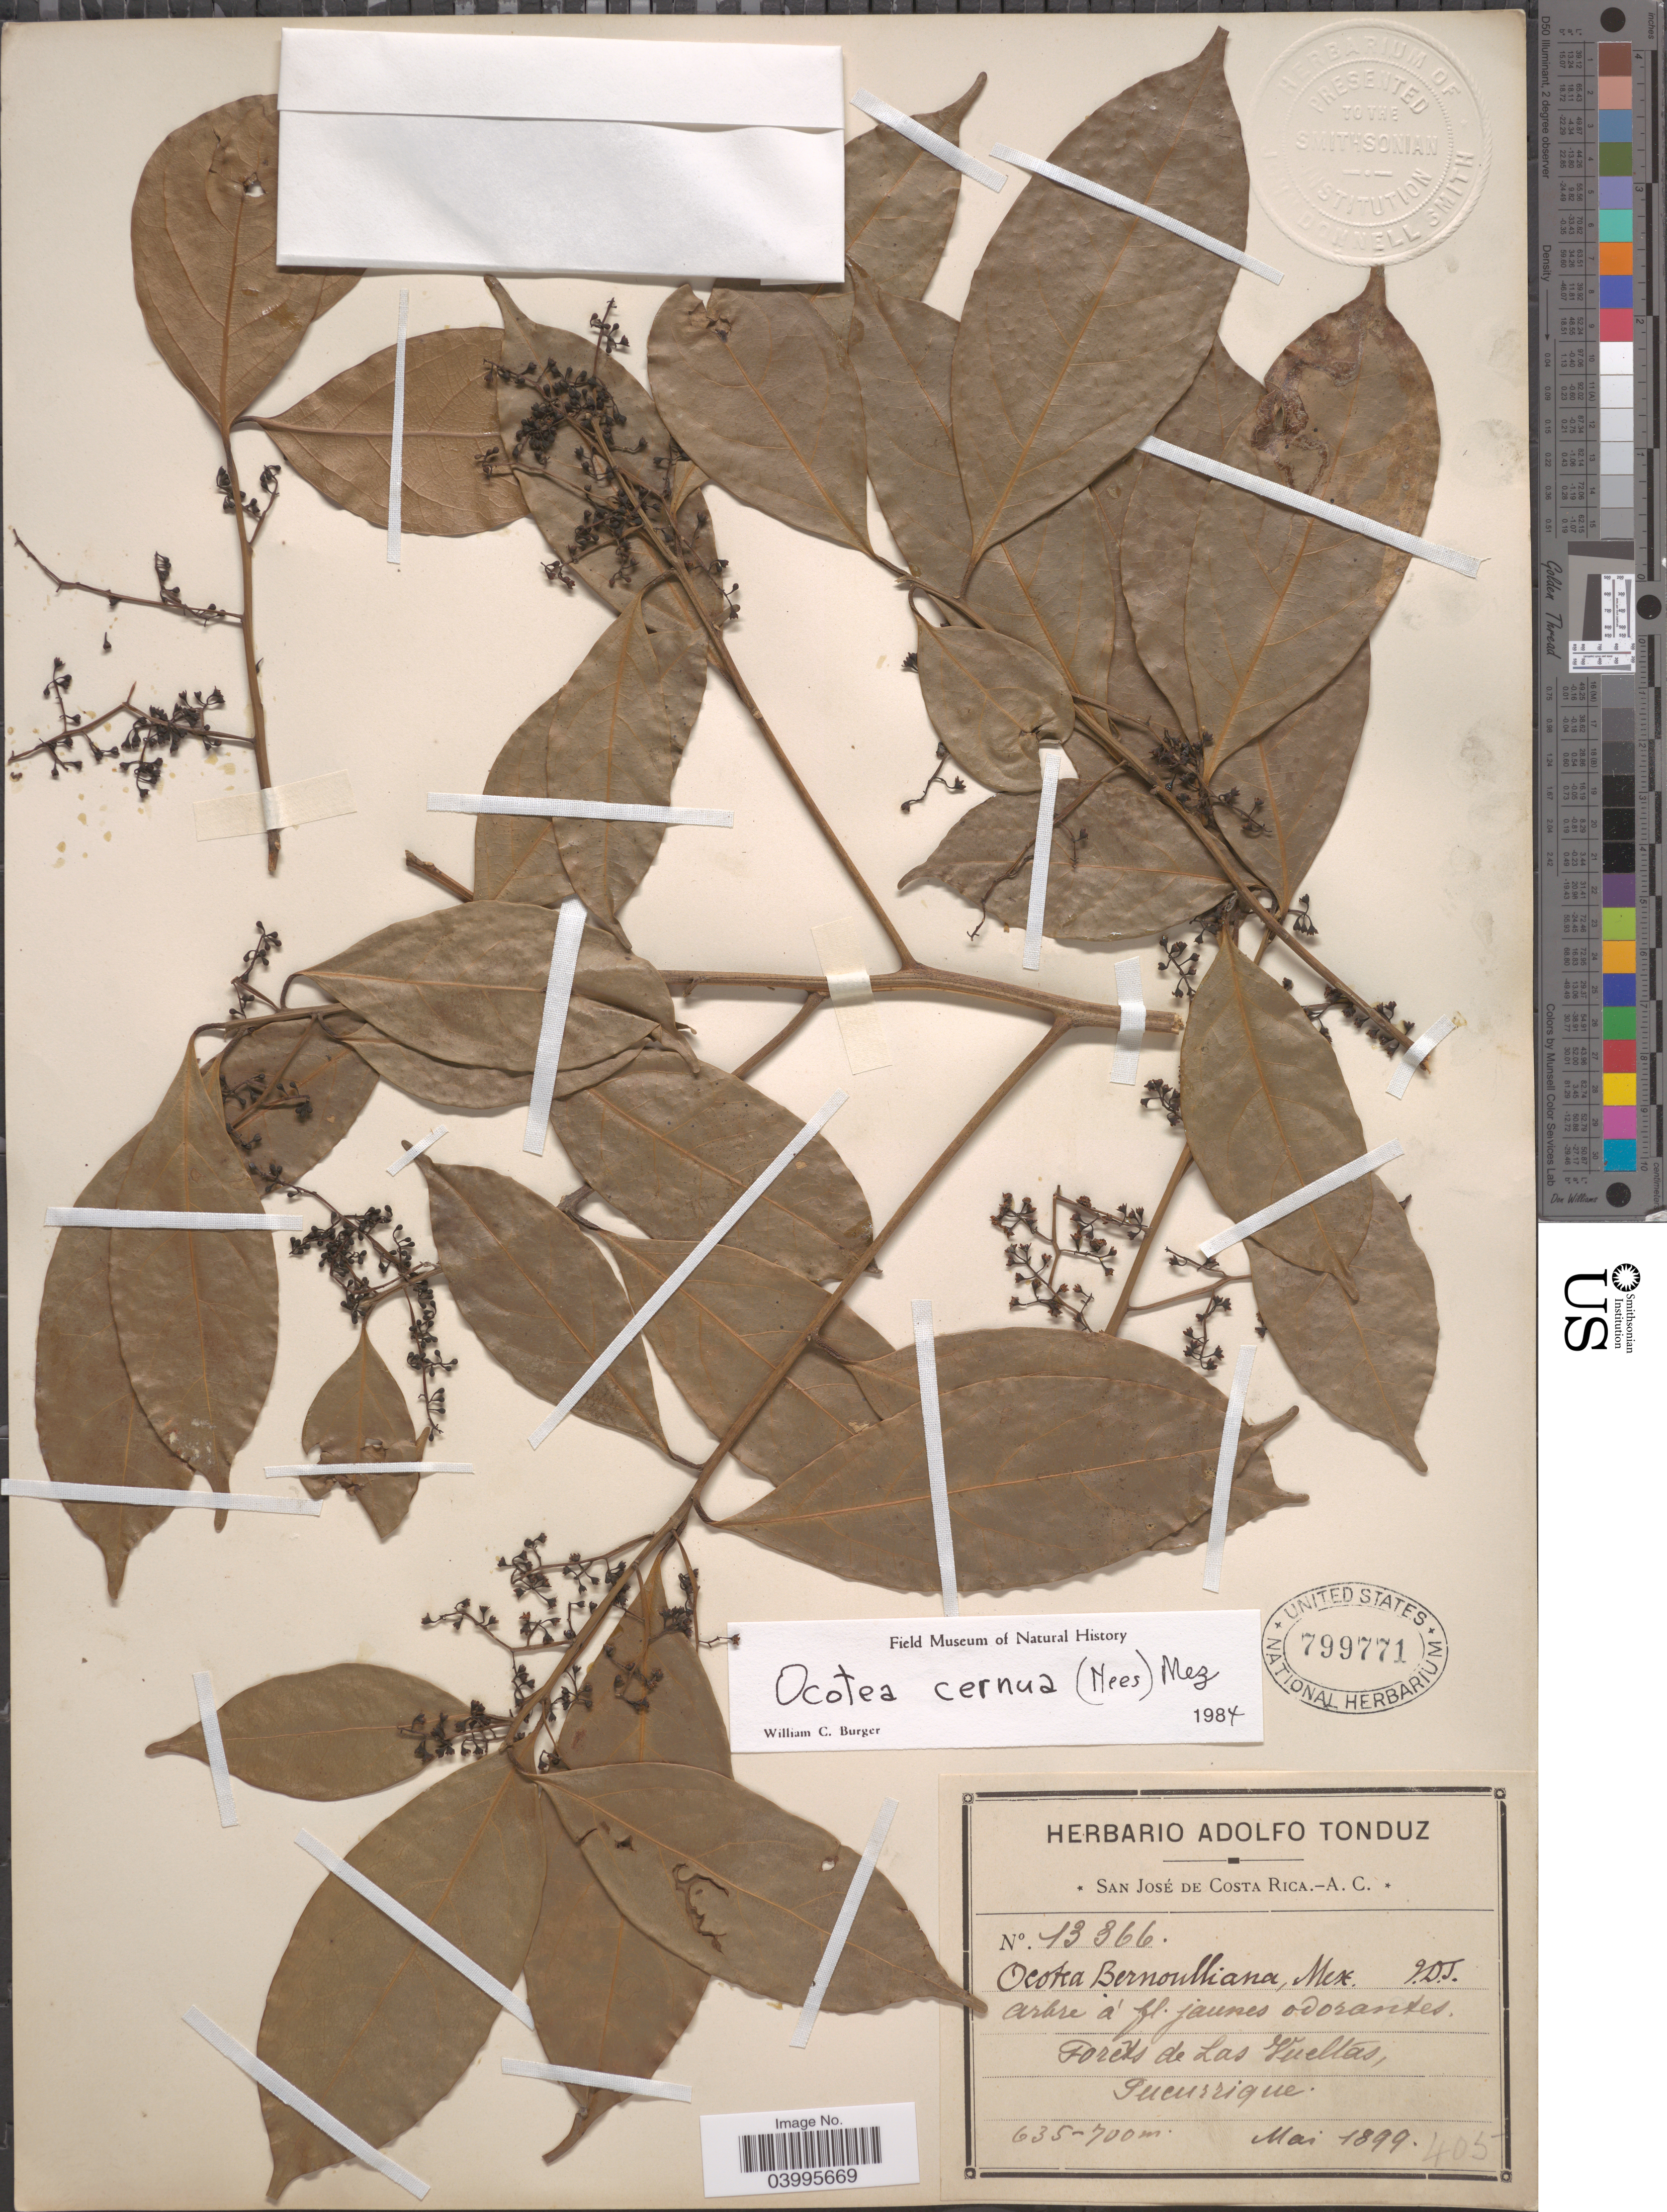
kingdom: Plantae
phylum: Tracheophyta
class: Magnoliopsida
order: Laurales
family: Lauraceae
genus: Ocotea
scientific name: Ocotea cernua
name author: (Nees) Mez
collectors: ex Herb. Adolfo Tonduz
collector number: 13366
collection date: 1899-05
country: Costa Rica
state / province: San José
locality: Forêts de Las Vueltas, Tucurrique.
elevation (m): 635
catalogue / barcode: US 799771